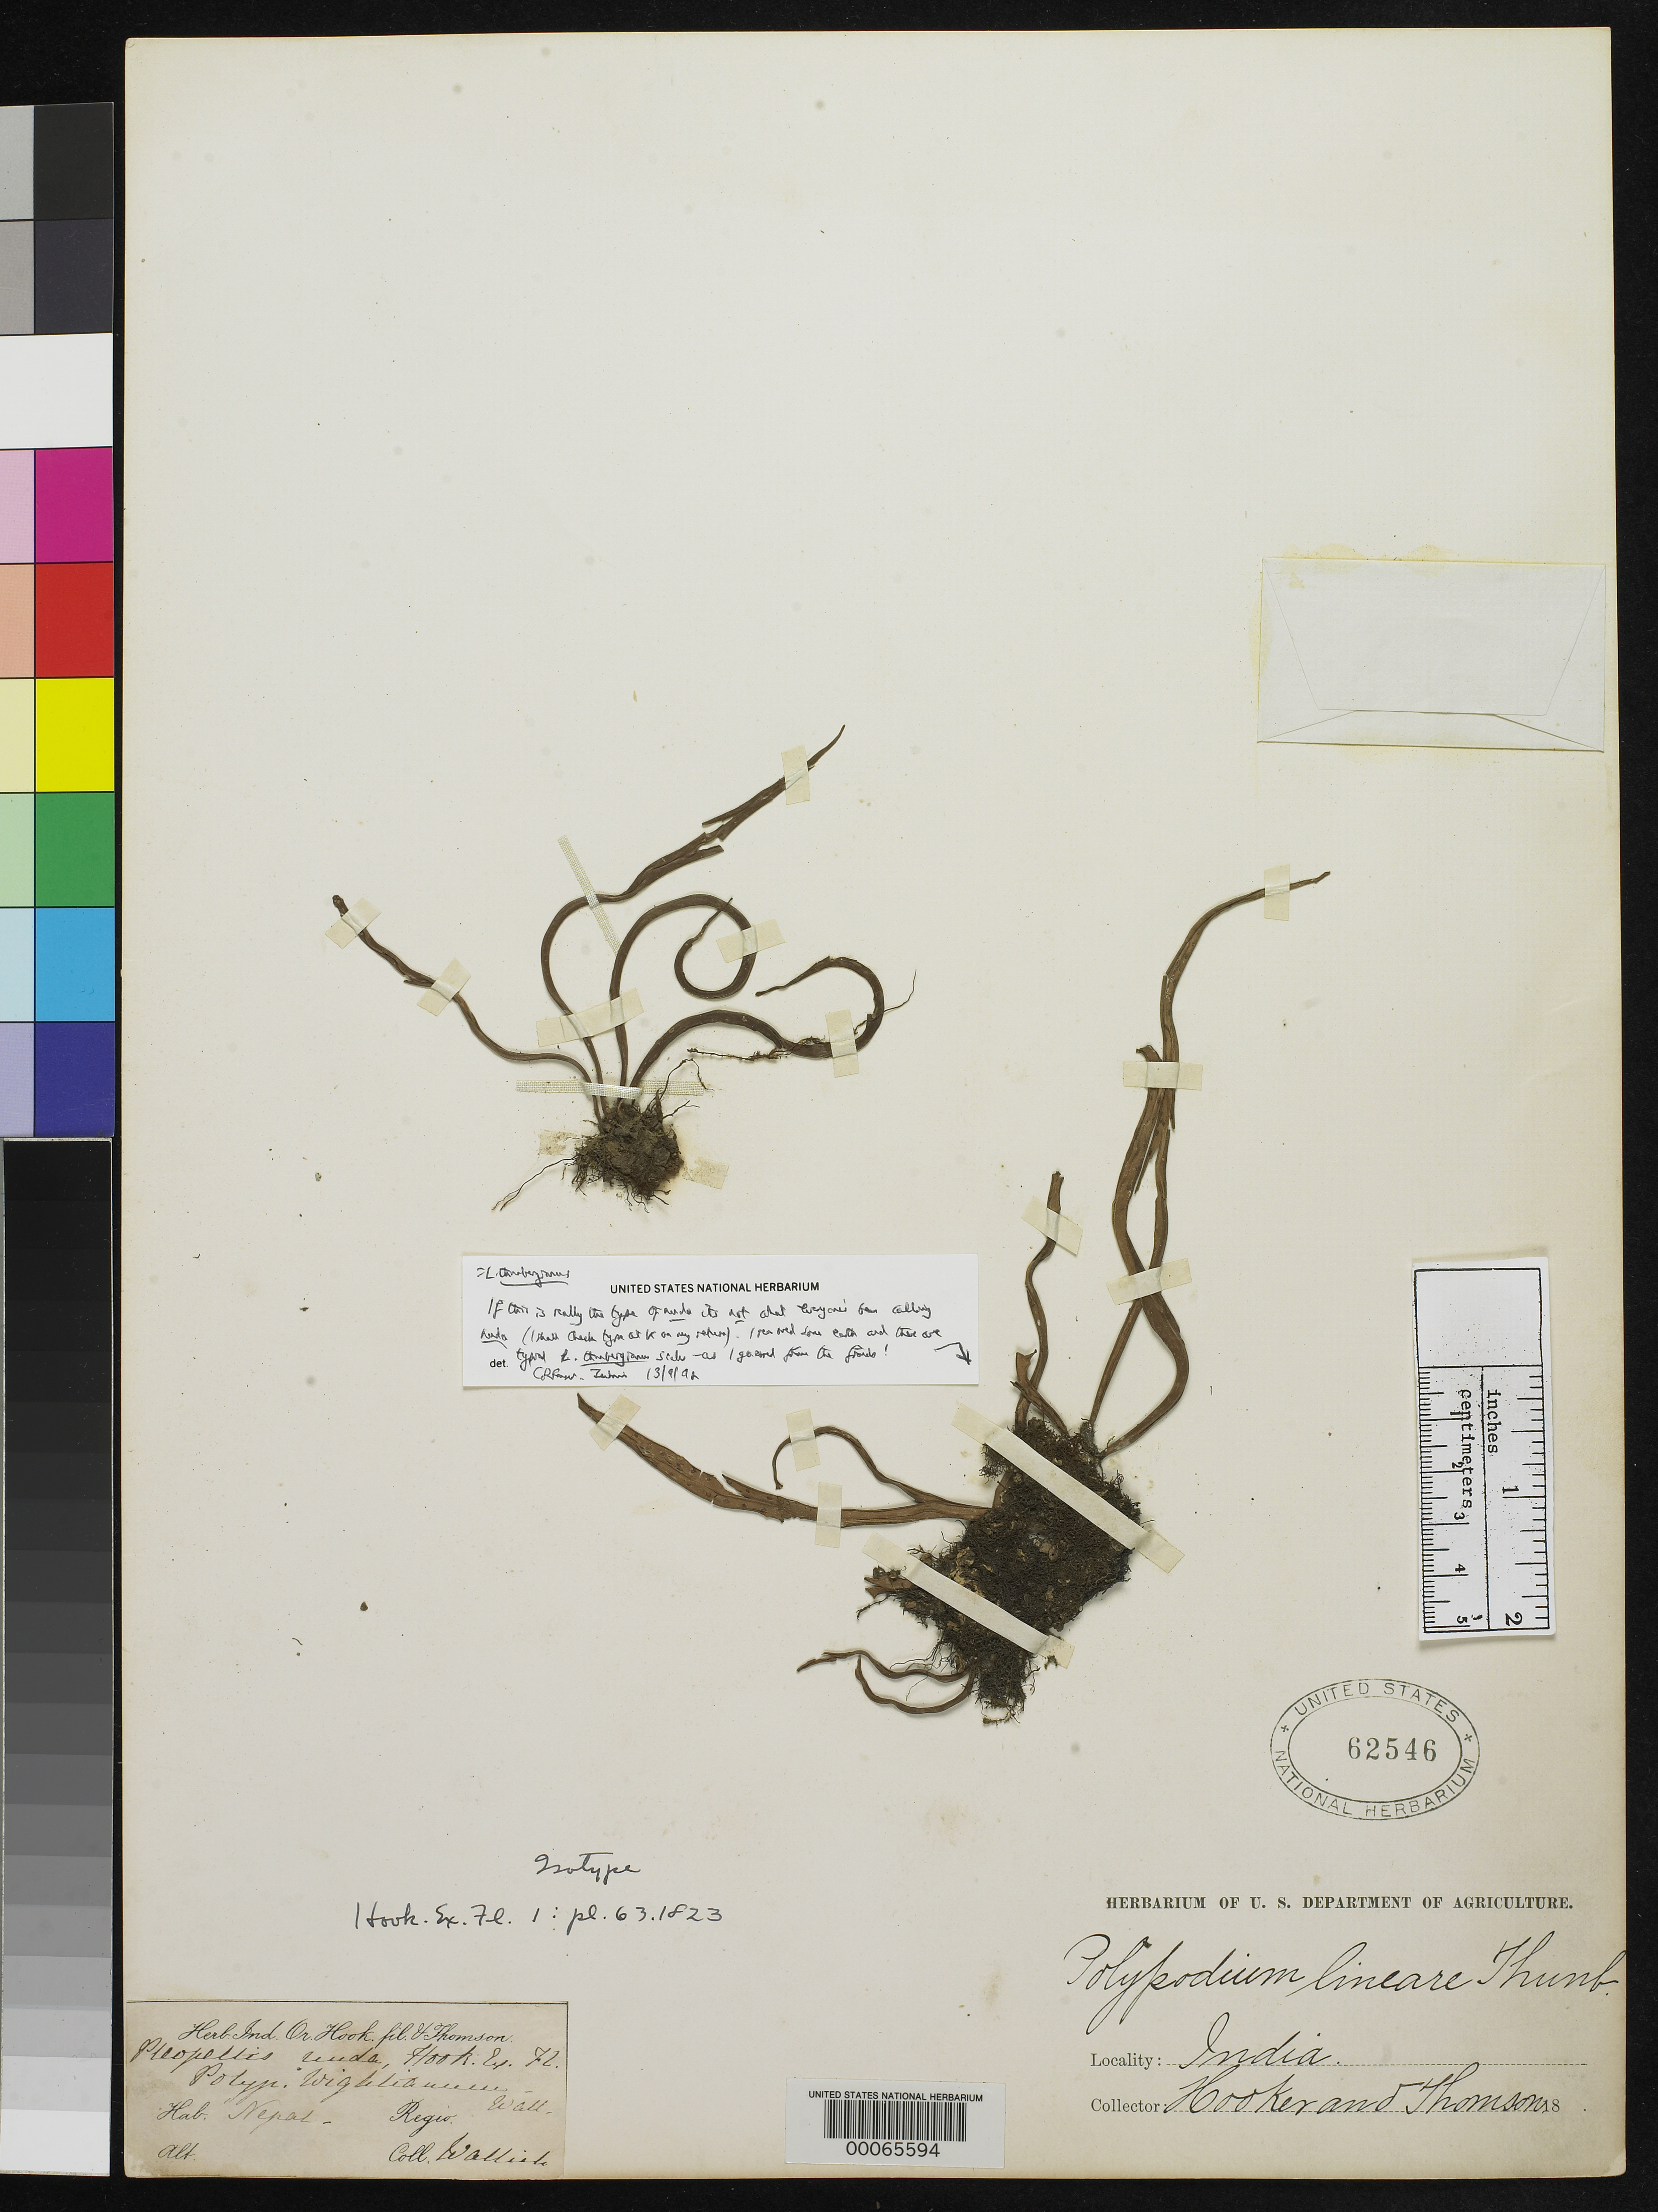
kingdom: Plantae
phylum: Tracheophyta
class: Polypodiopsida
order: Polypodiales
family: Polypodiaceae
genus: Pleopeltis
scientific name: Pleopeltis nuda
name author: Hook.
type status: Type Collection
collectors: J. D. Hooker & T. Thomson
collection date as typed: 18--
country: Nepal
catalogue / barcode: US 62546